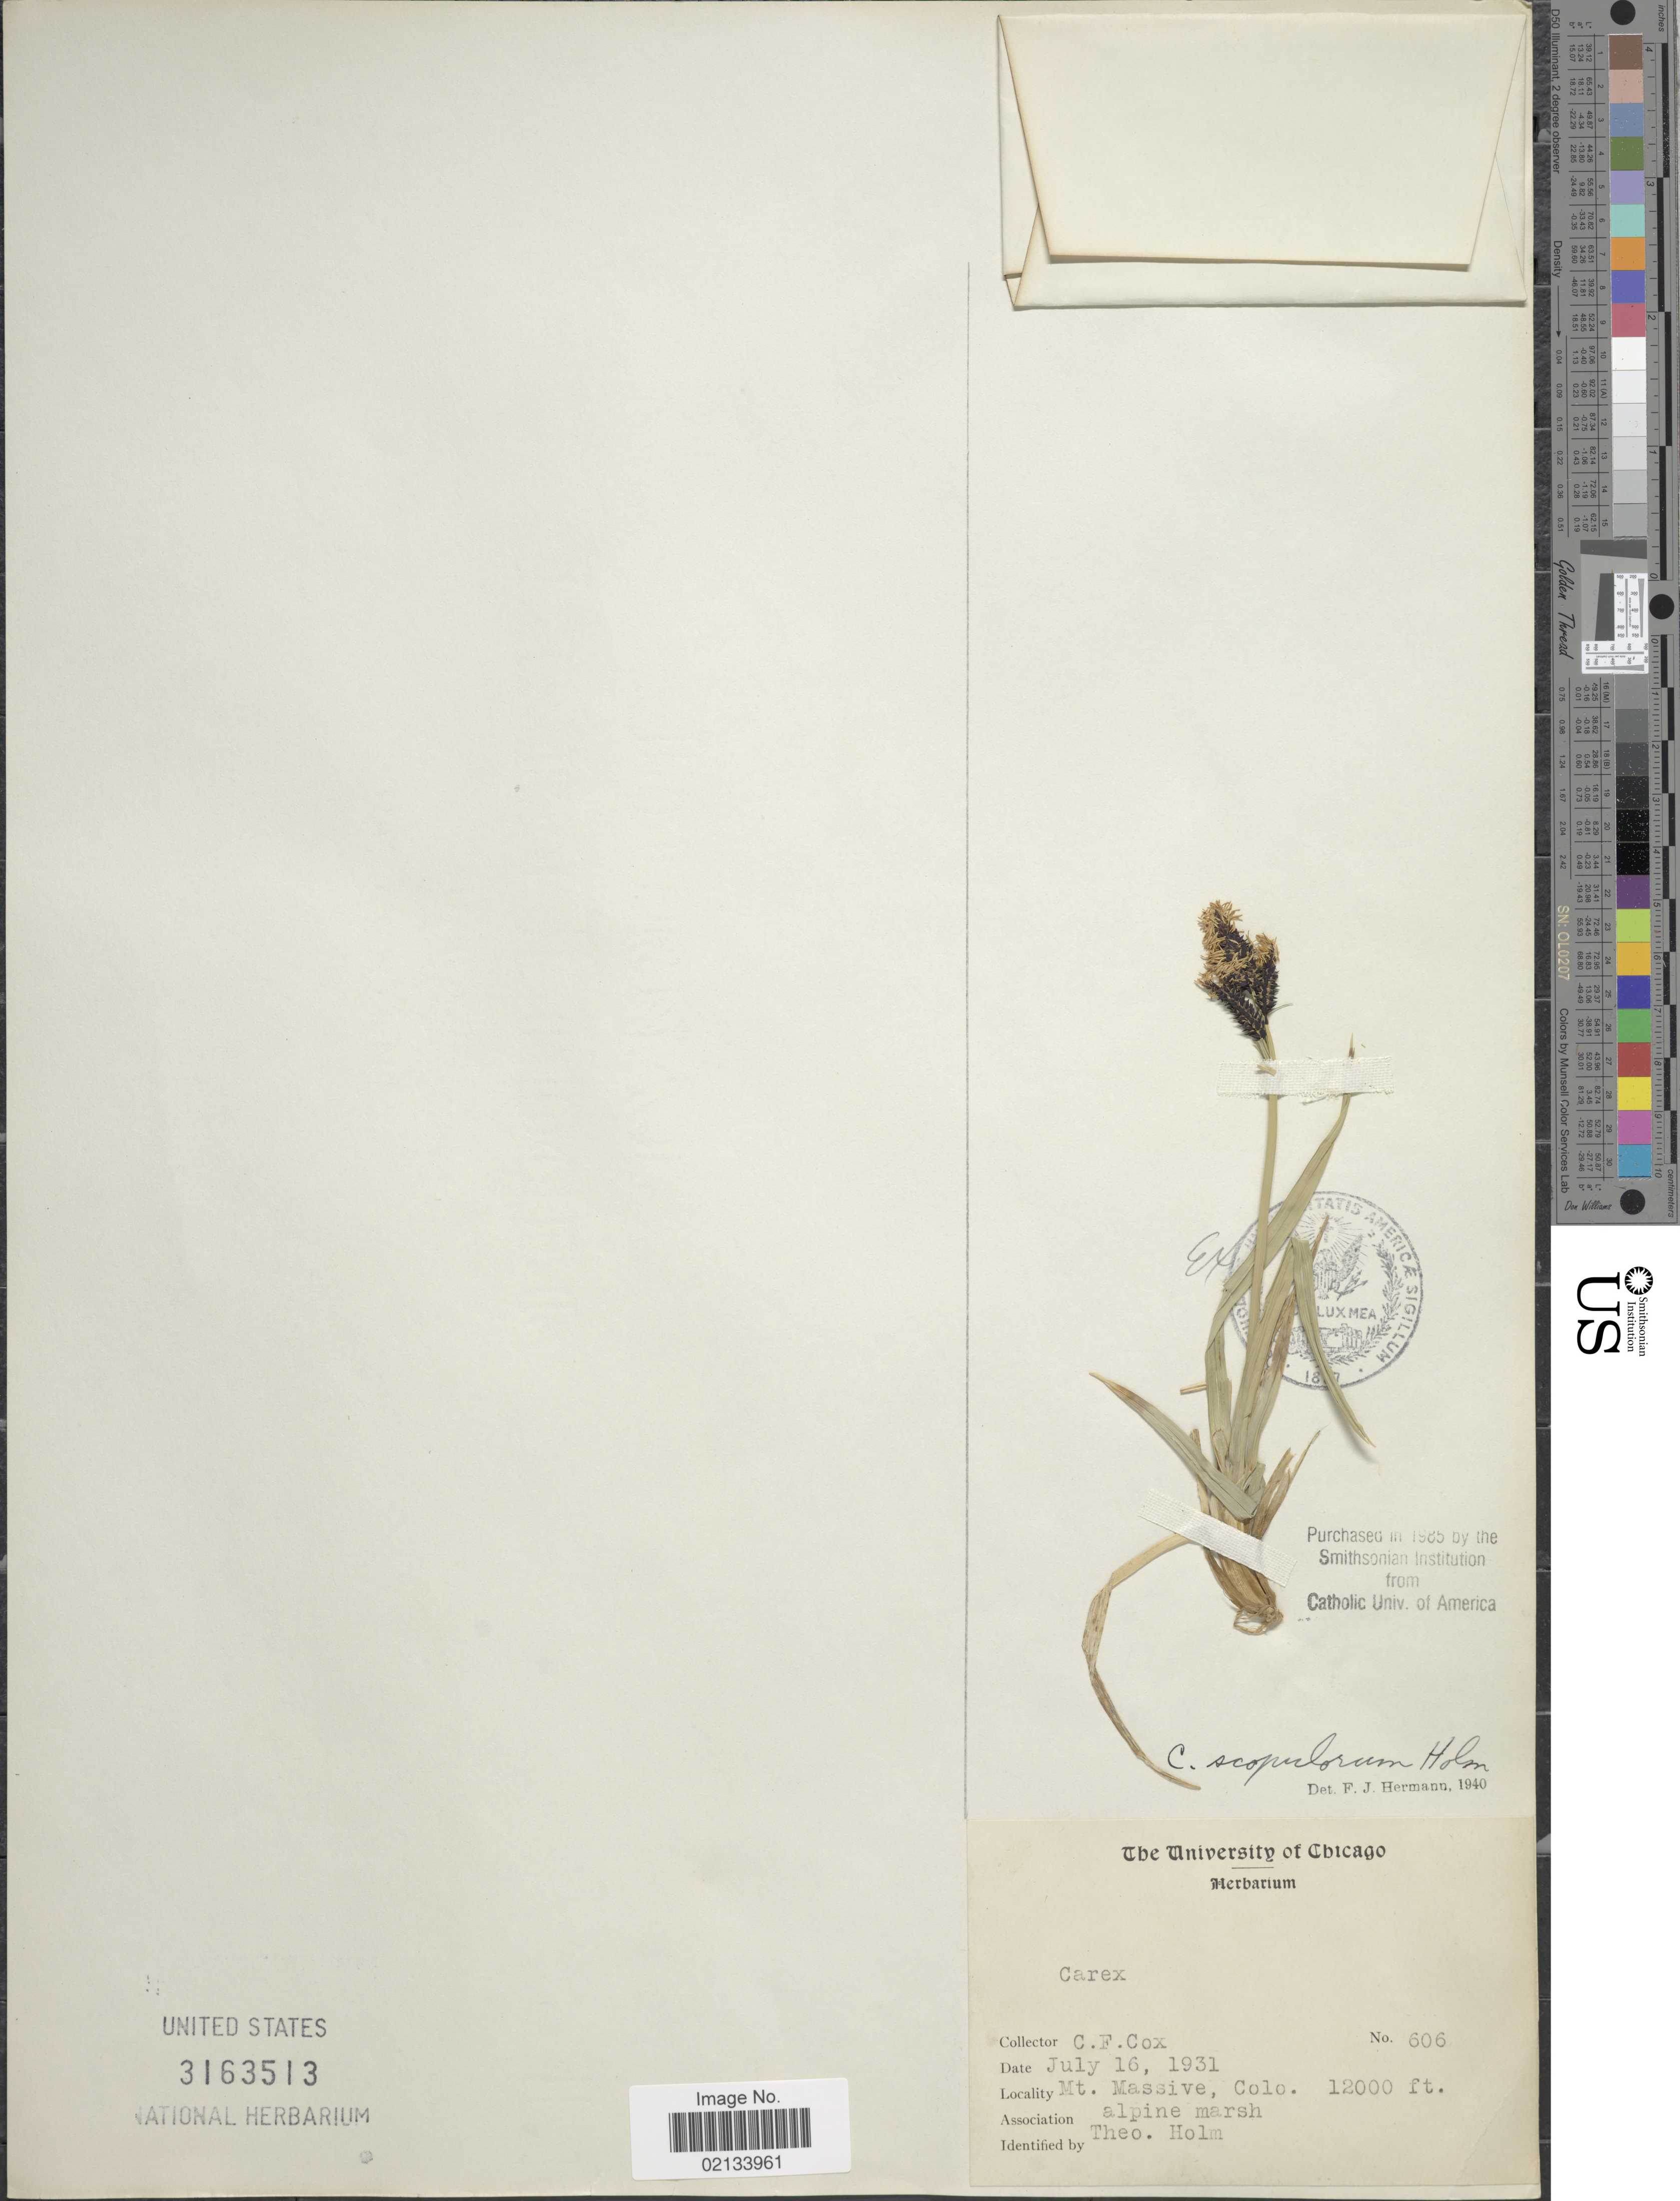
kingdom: Plantae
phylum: Tracheophyta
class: Liliopsida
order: Poales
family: Cyperaceae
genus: Carex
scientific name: Carex scopulorum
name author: Holm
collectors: C. Cox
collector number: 606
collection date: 1931-07-16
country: United States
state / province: Colorado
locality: Mt. Massive.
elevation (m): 3658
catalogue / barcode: US 3163513